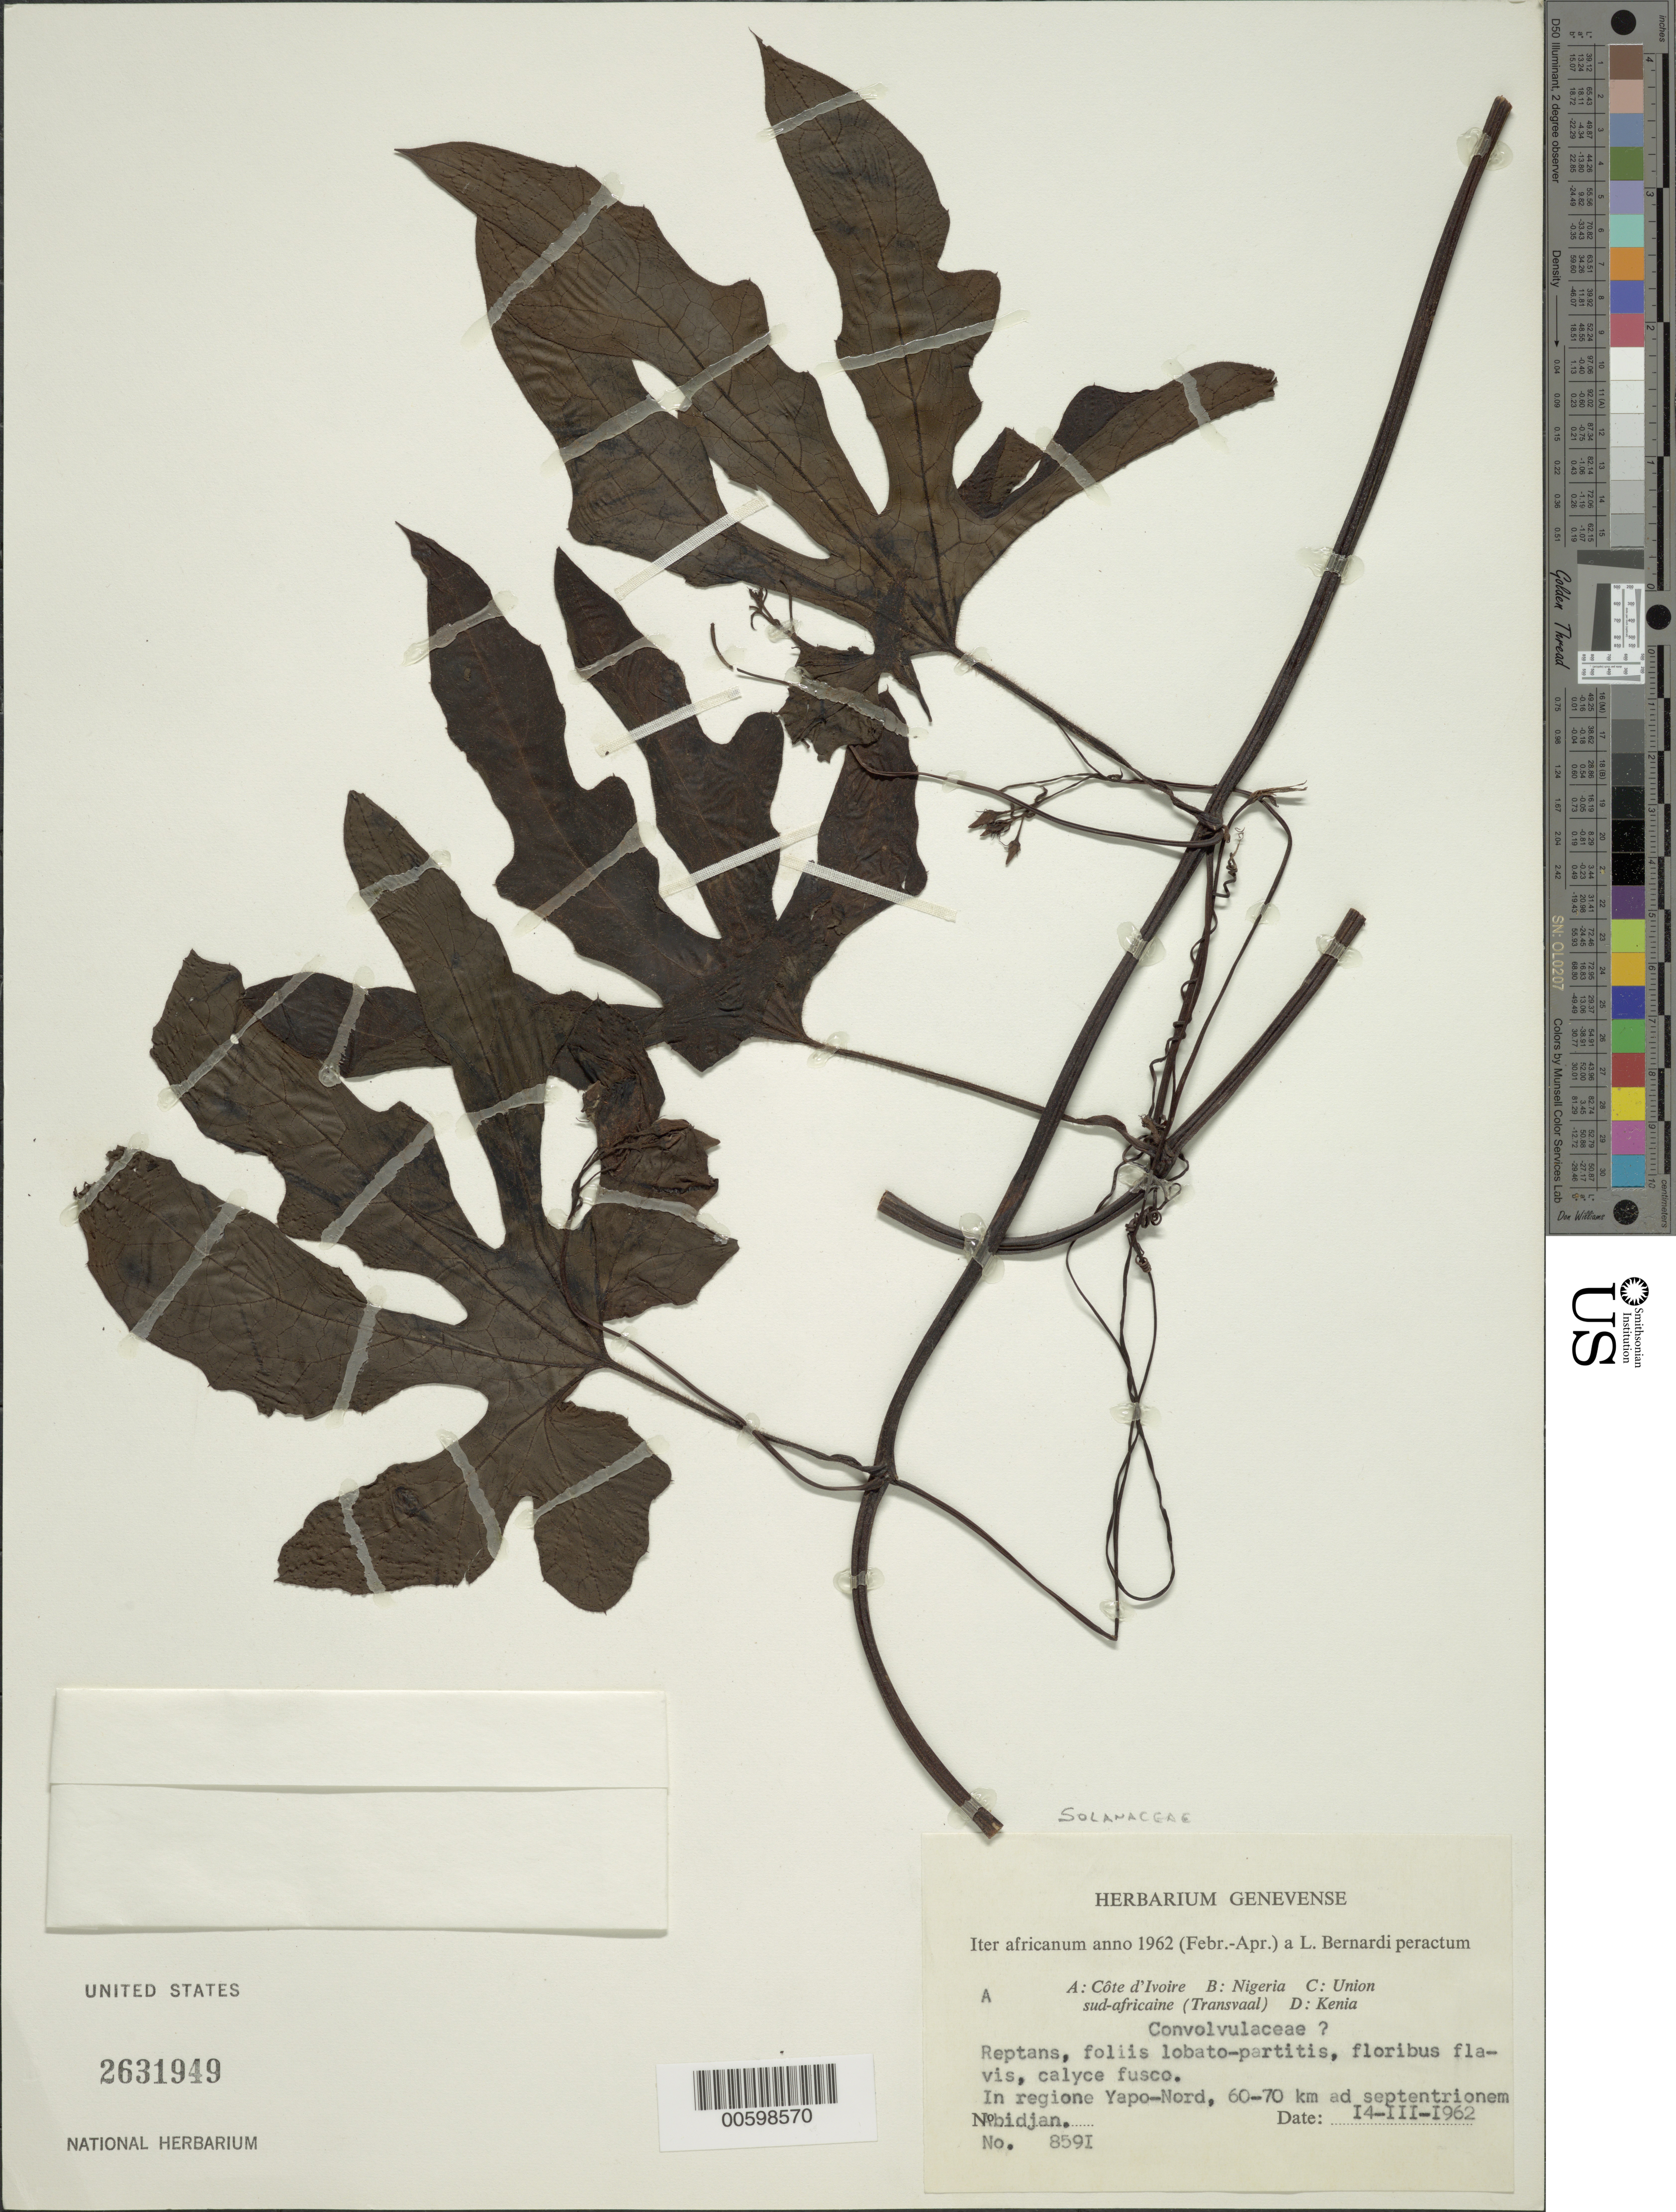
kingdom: Plantae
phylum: Tracheophyta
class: Magnoliopsida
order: Cucurbitales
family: Cucurbitaceae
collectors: L. Bernardi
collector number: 8561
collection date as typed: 14 Mar 1962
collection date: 1962-03-14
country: Ivory Coast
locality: In regione Yapo-Nord, 60-70 km ad septentrionem Abidjan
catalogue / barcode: US 2631949